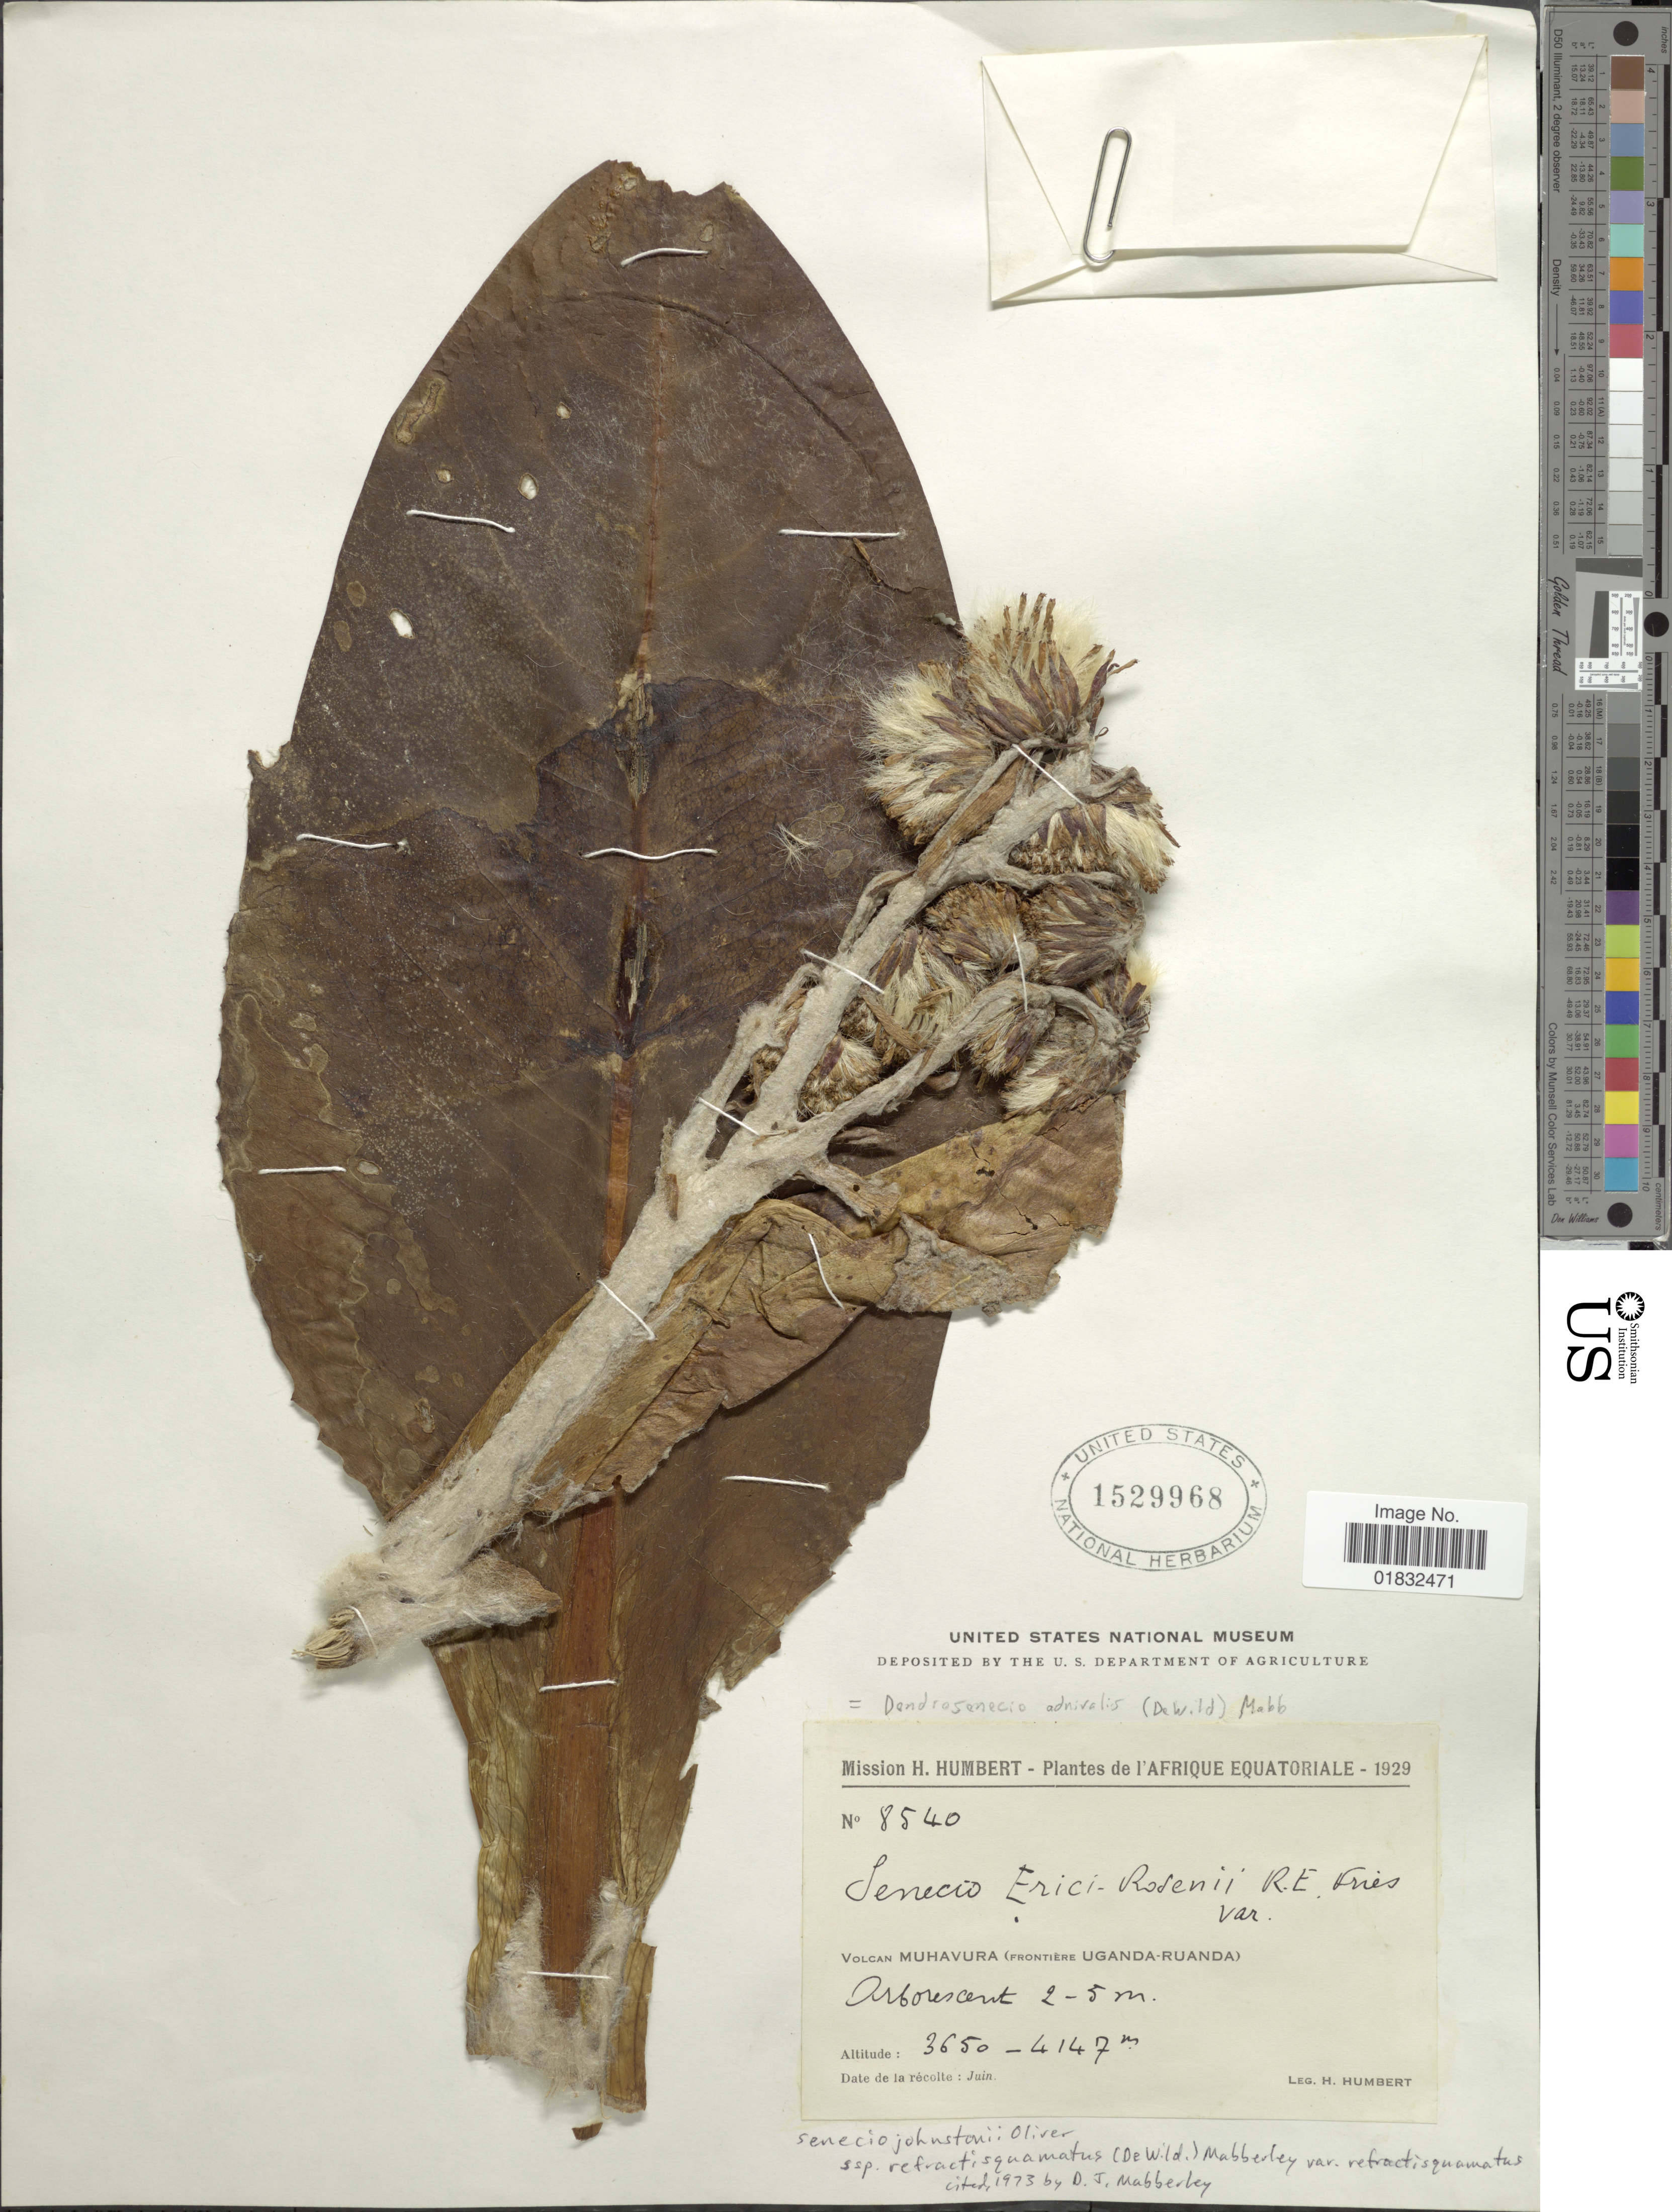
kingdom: Plantae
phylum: Tracheophyta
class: Magnoliopsida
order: Asterales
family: Asteraceae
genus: Dendrosenecio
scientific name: Dendrosenecio adnivalis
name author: (Stapf) E.B. Knox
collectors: H. Humbert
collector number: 8540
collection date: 1929-06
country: Uganda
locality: L'Afrique Equatoriale, Volcan Muhavura (Frontière Uganda-Ruanda)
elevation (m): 3650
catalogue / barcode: US 1529968